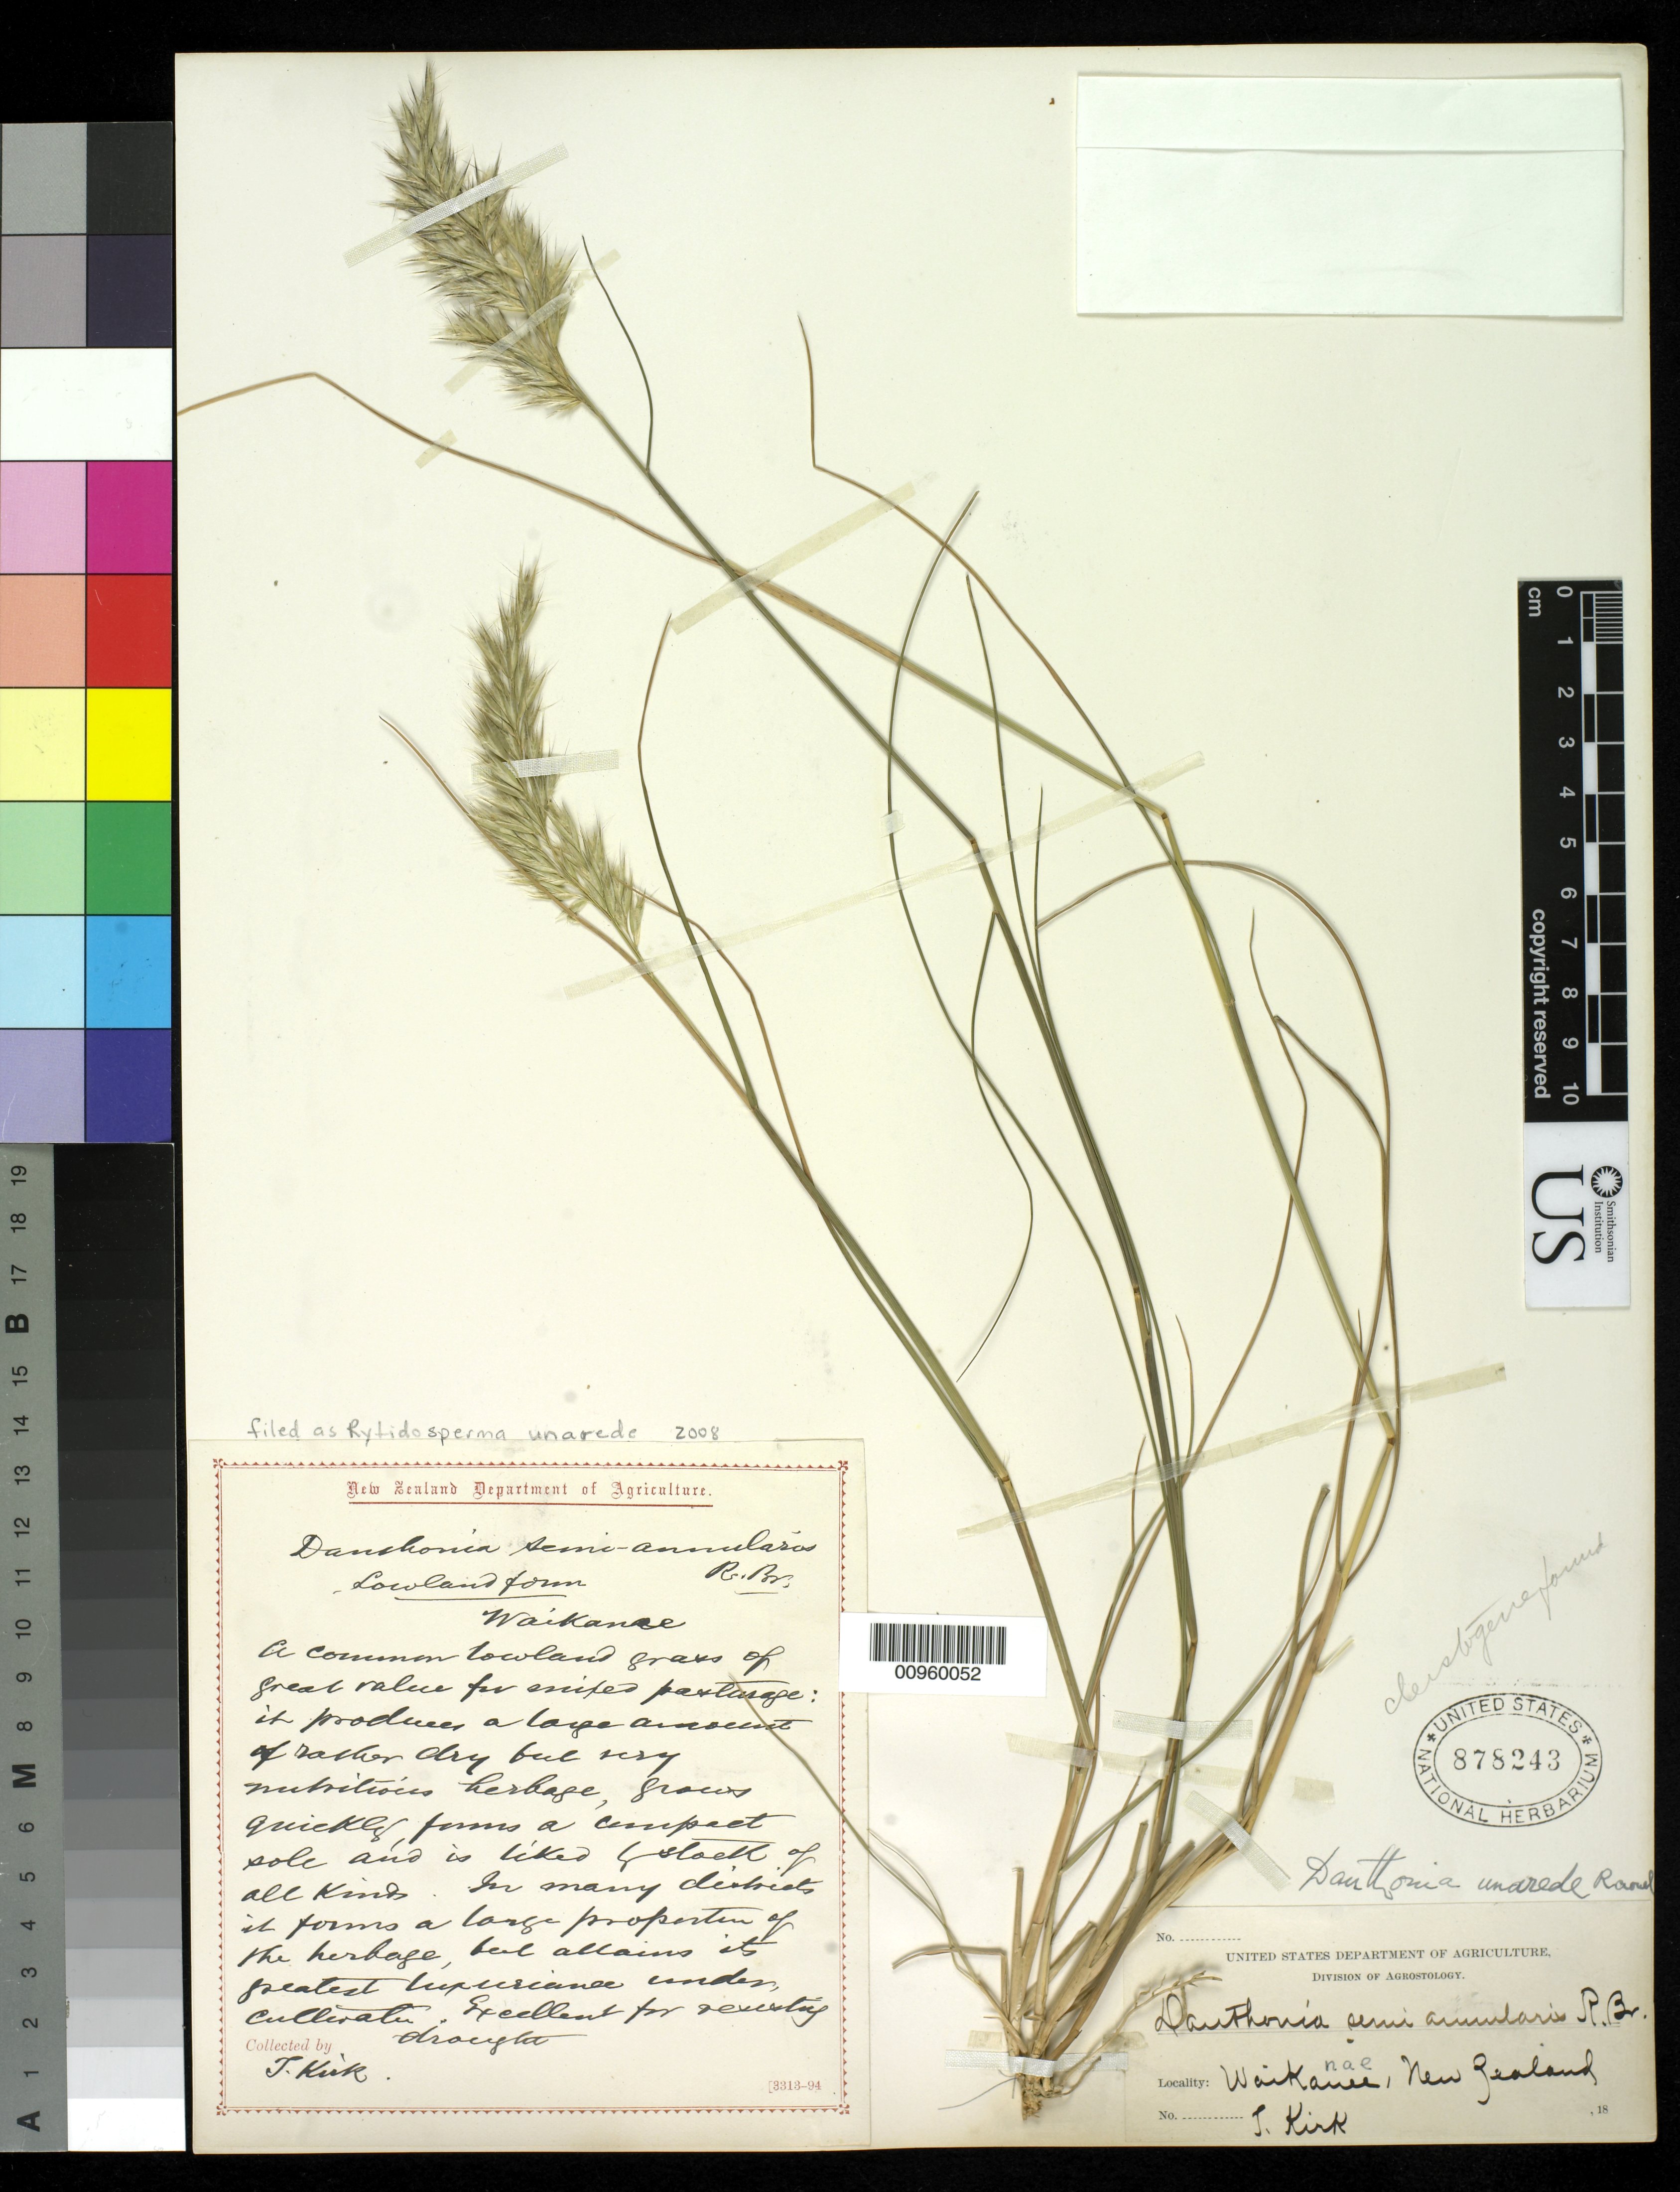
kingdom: Plantae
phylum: Tracheophyta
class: Liliopsida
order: Poales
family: Poaceae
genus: Rytidosperma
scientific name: Rytidosperma unarede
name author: (M. Raoul) Connor & Edgar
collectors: T. Kirk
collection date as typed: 1918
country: New Zealand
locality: Waikanae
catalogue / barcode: US 878243